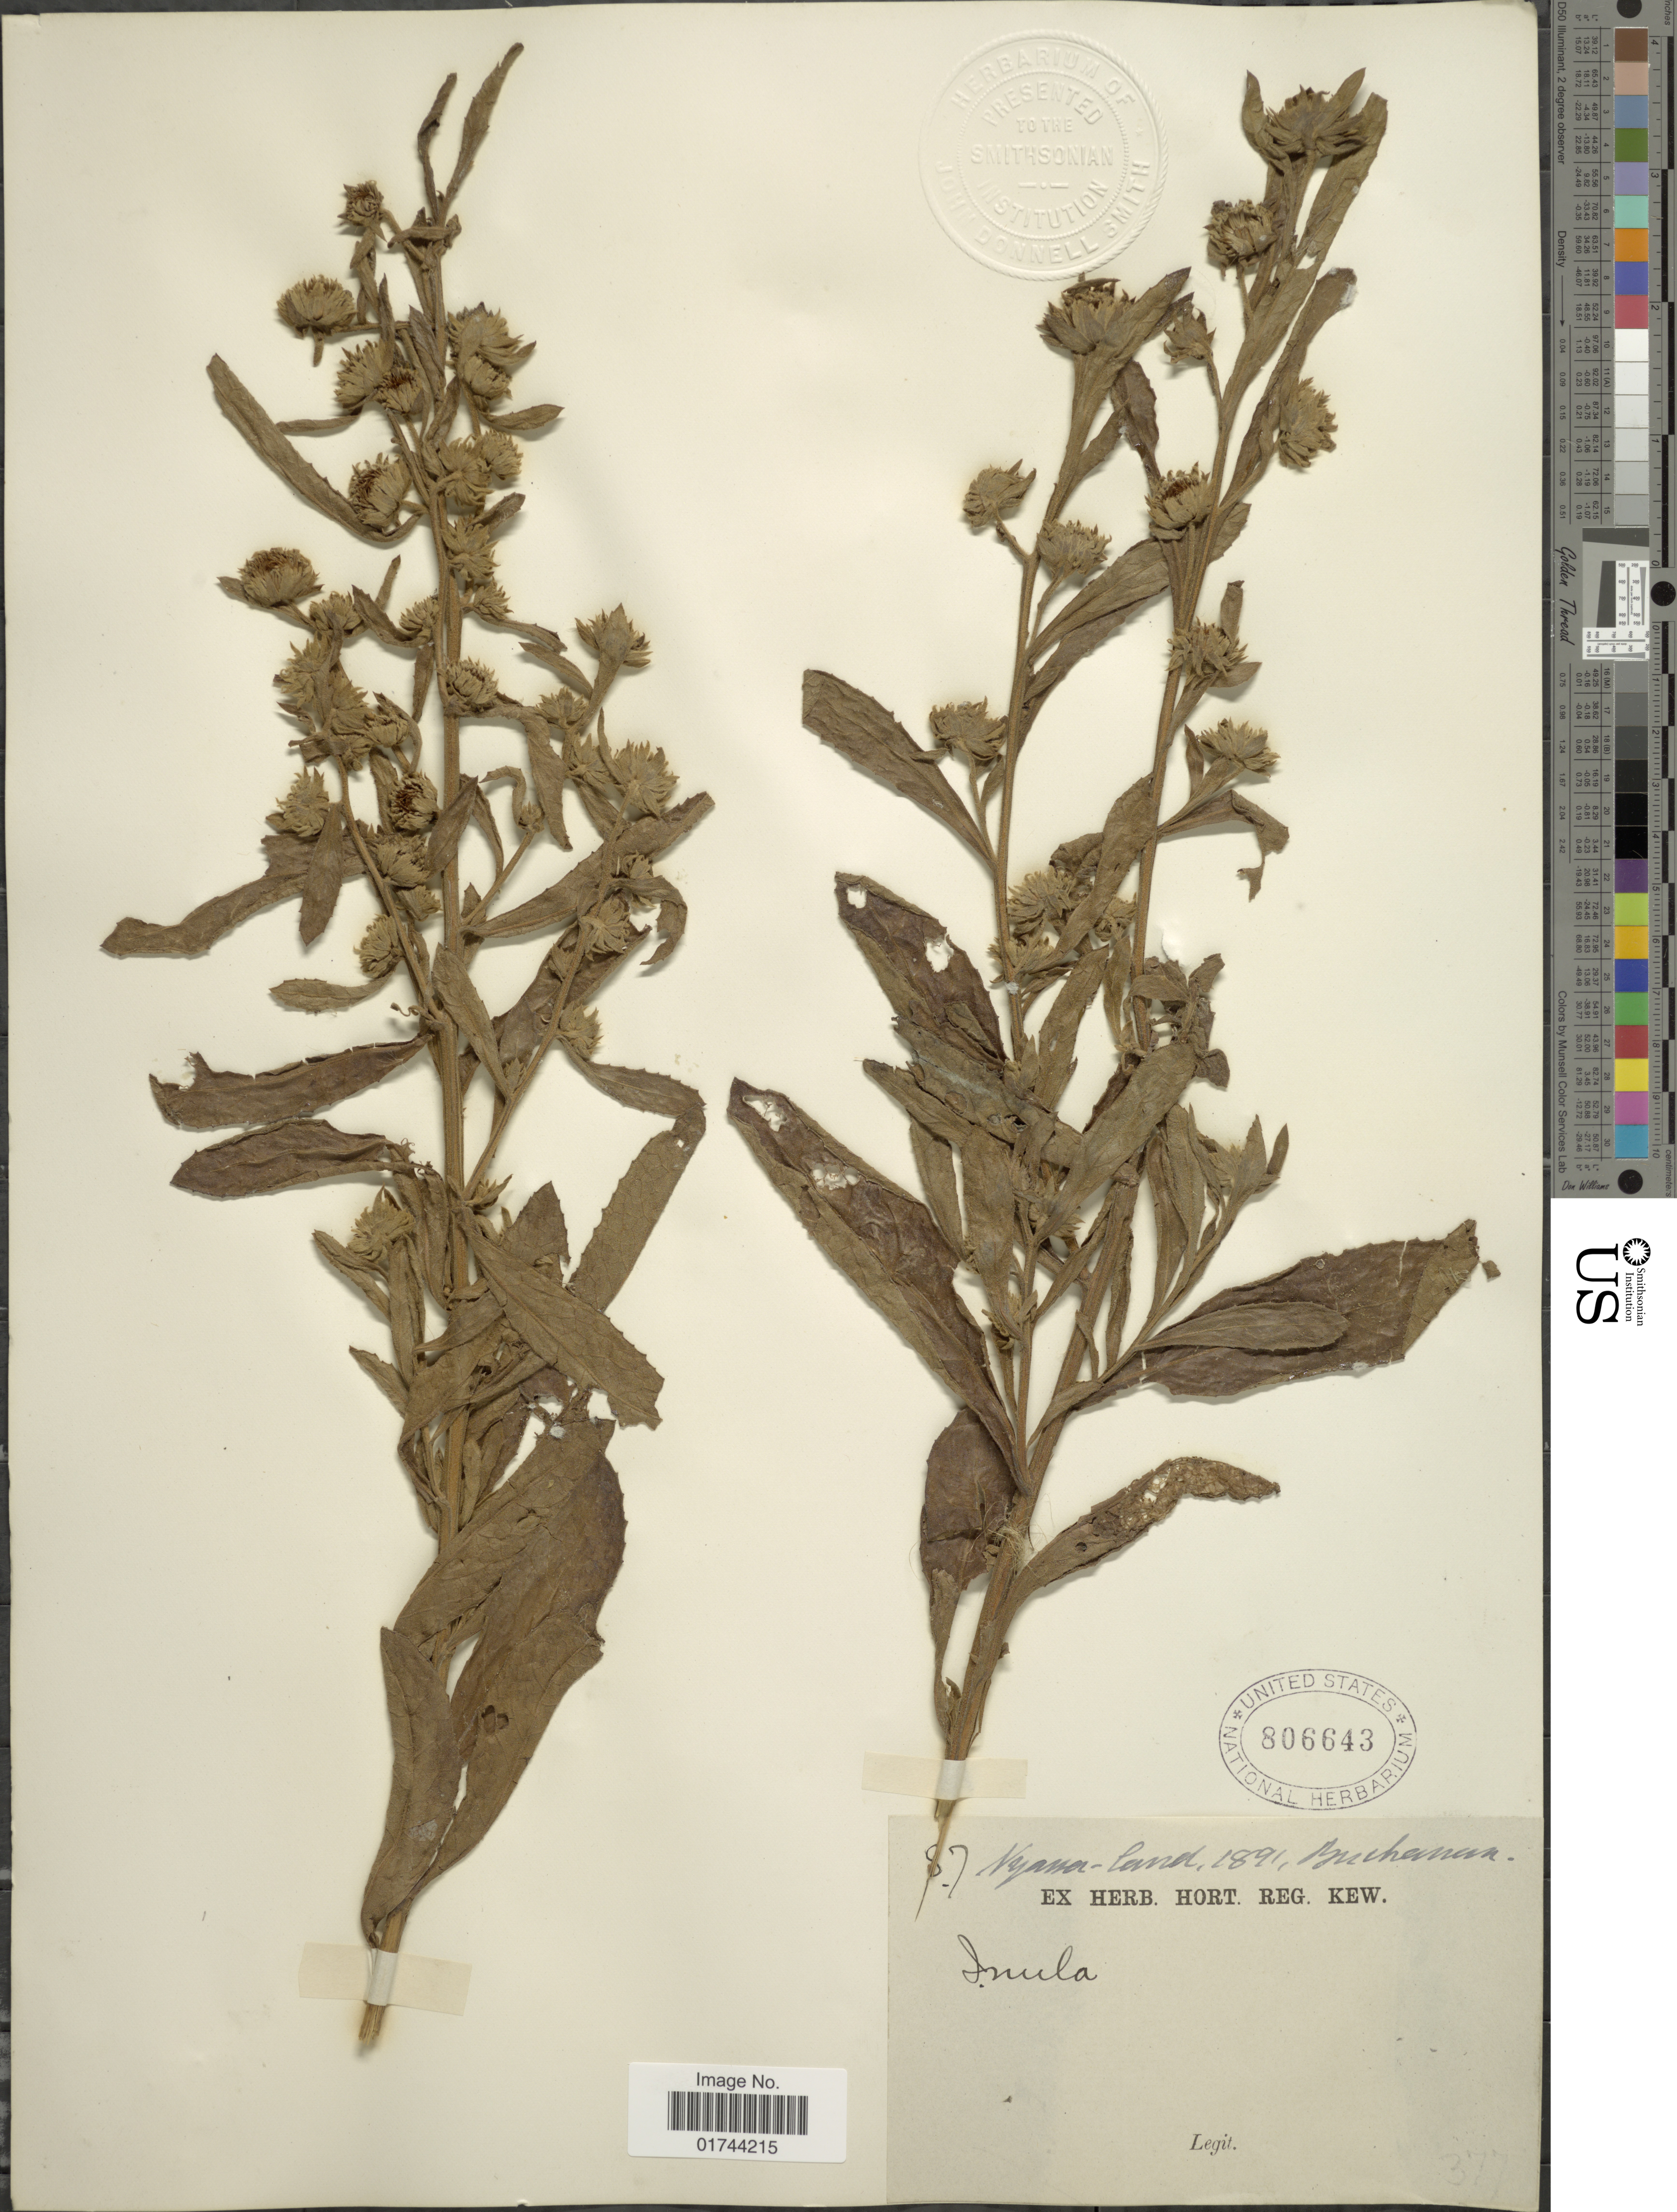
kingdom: Plantae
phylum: Tracheophyta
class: Magnoliopsida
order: Asterales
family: Asteraceae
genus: Inula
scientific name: Inula sp.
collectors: J. Buchanan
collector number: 87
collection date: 1891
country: Malawi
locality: Nyassa-land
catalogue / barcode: US 806643